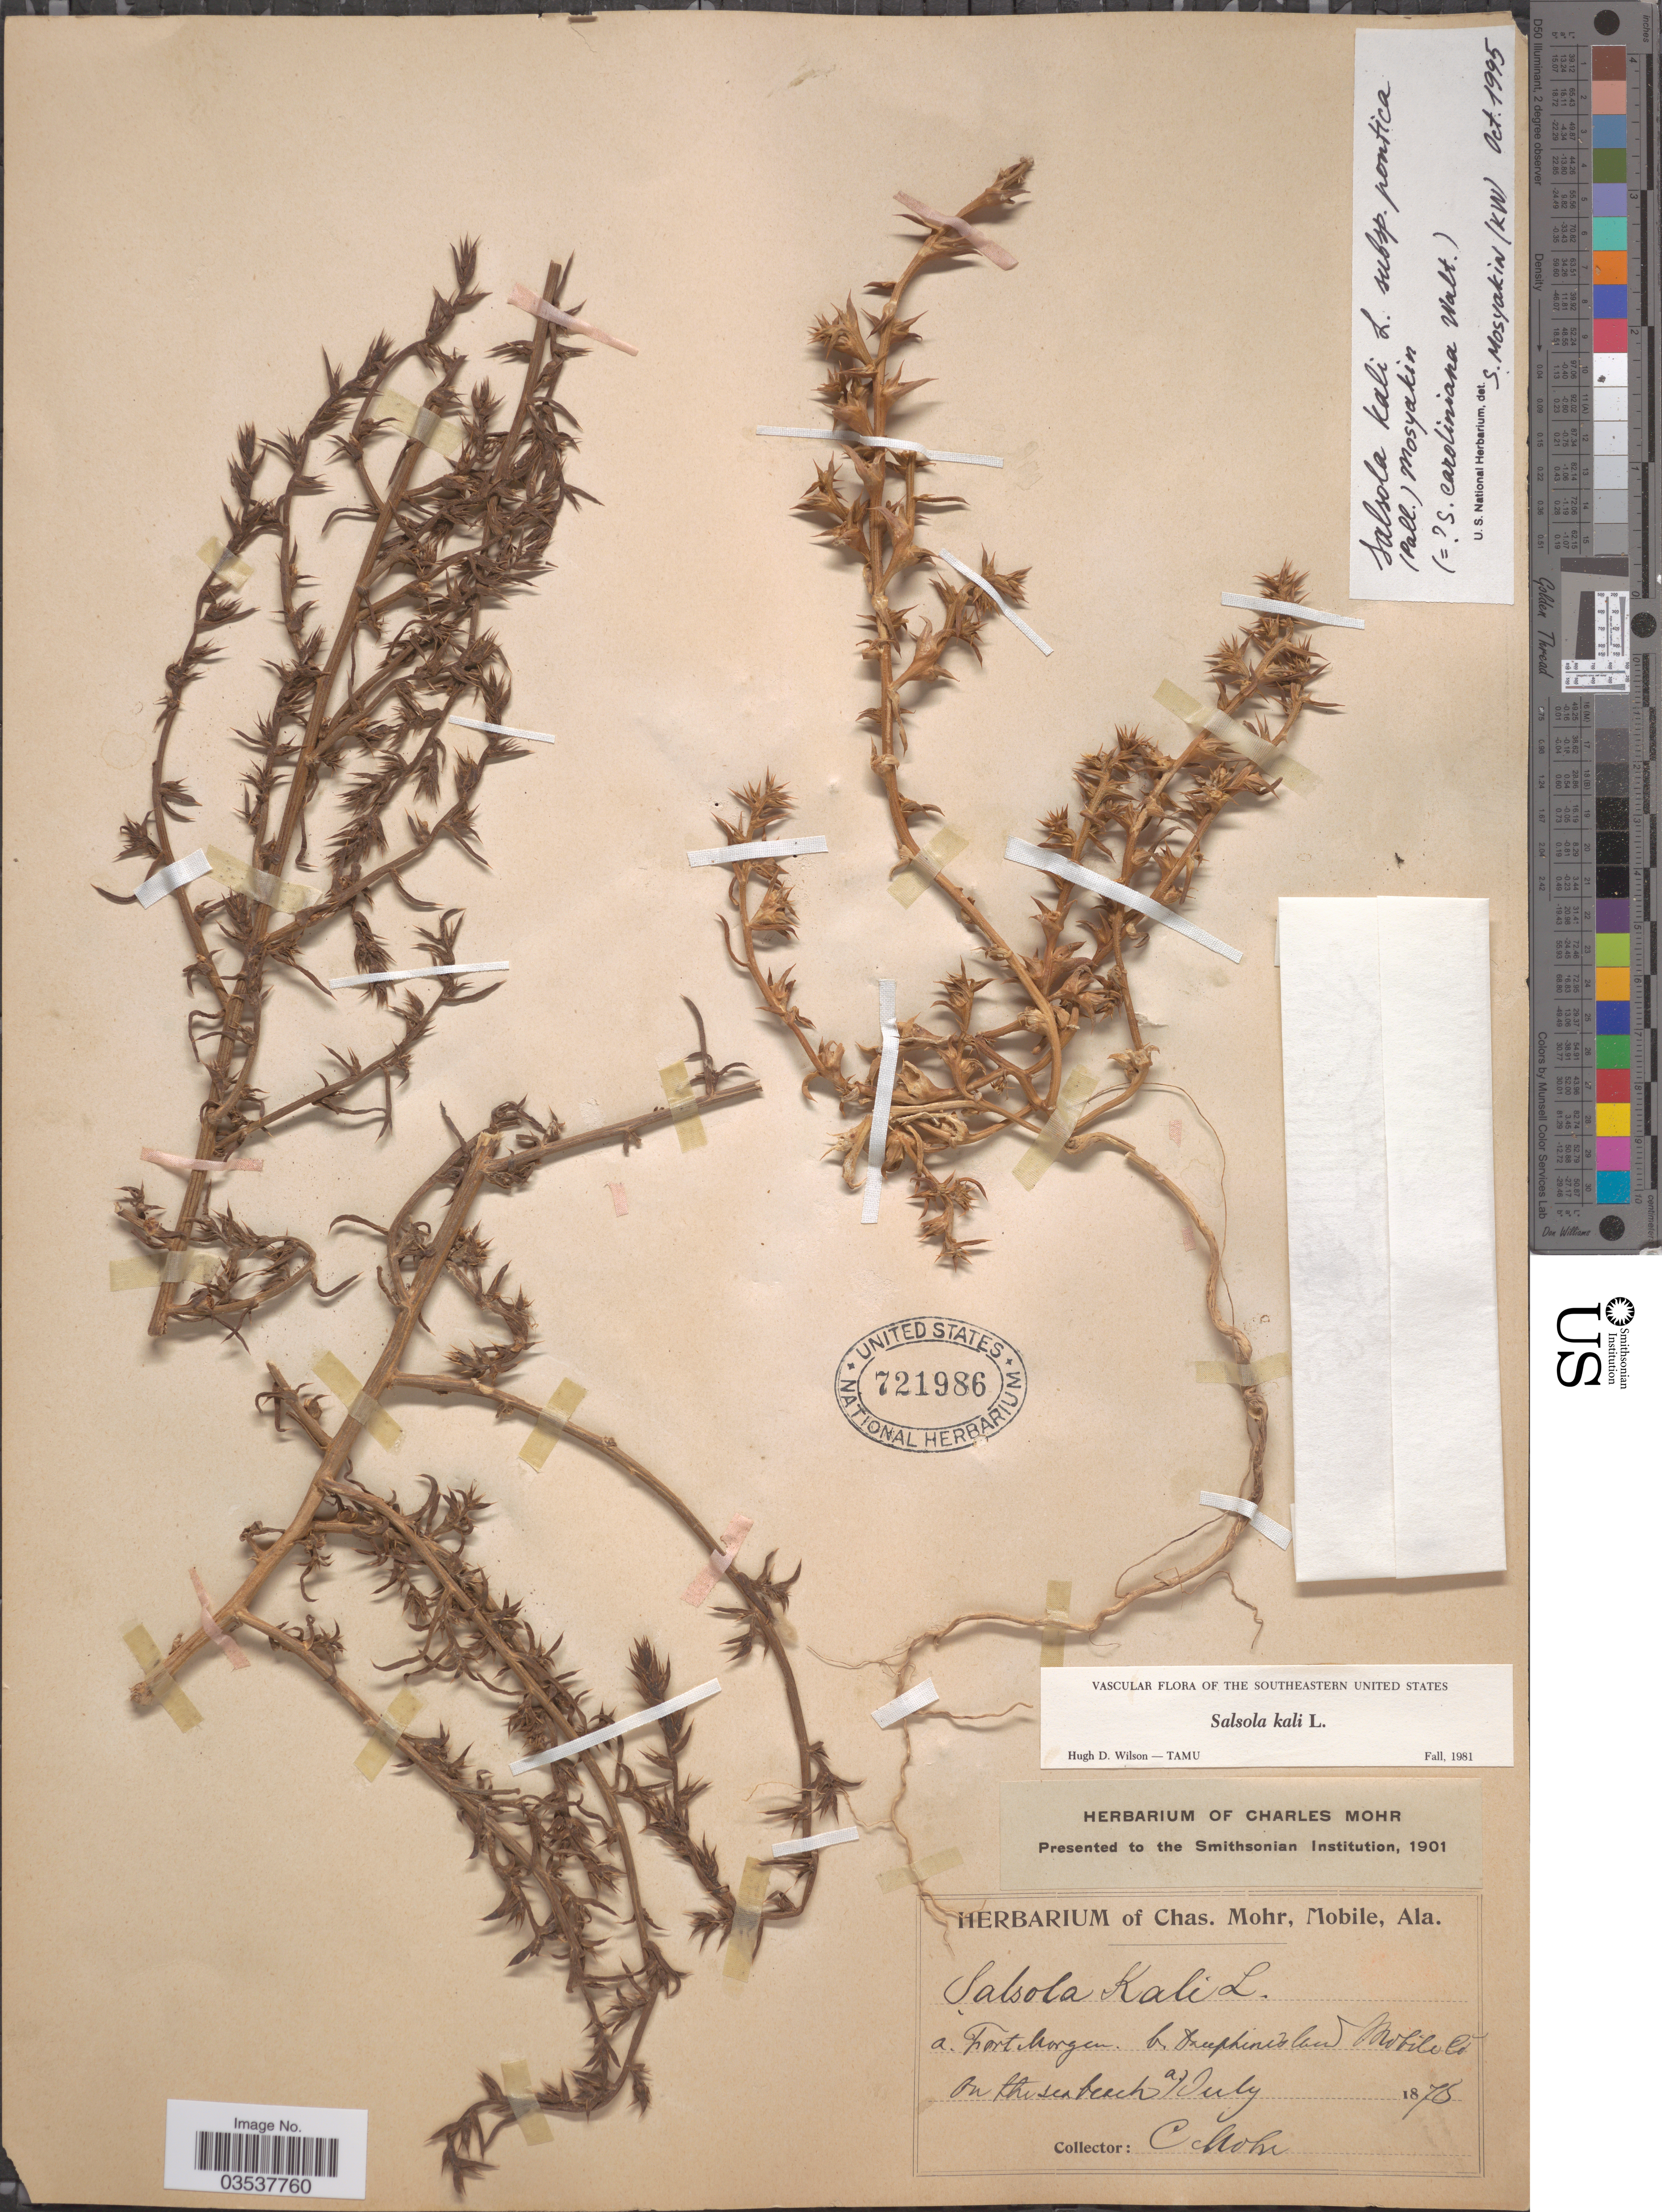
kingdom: Plantae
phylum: Tracheophyta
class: Magnoliopsida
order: Caryophyllales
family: Amaranthaceae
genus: Salsola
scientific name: Salsola kali var. caroliniana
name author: (Walter) Nutt.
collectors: Mohr, C. T. (herbarium)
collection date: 1875-07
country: United States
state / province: Alabama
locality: A. Fort Morgan. b. Dauphines land. Mobile Co.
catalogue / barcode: US 721986